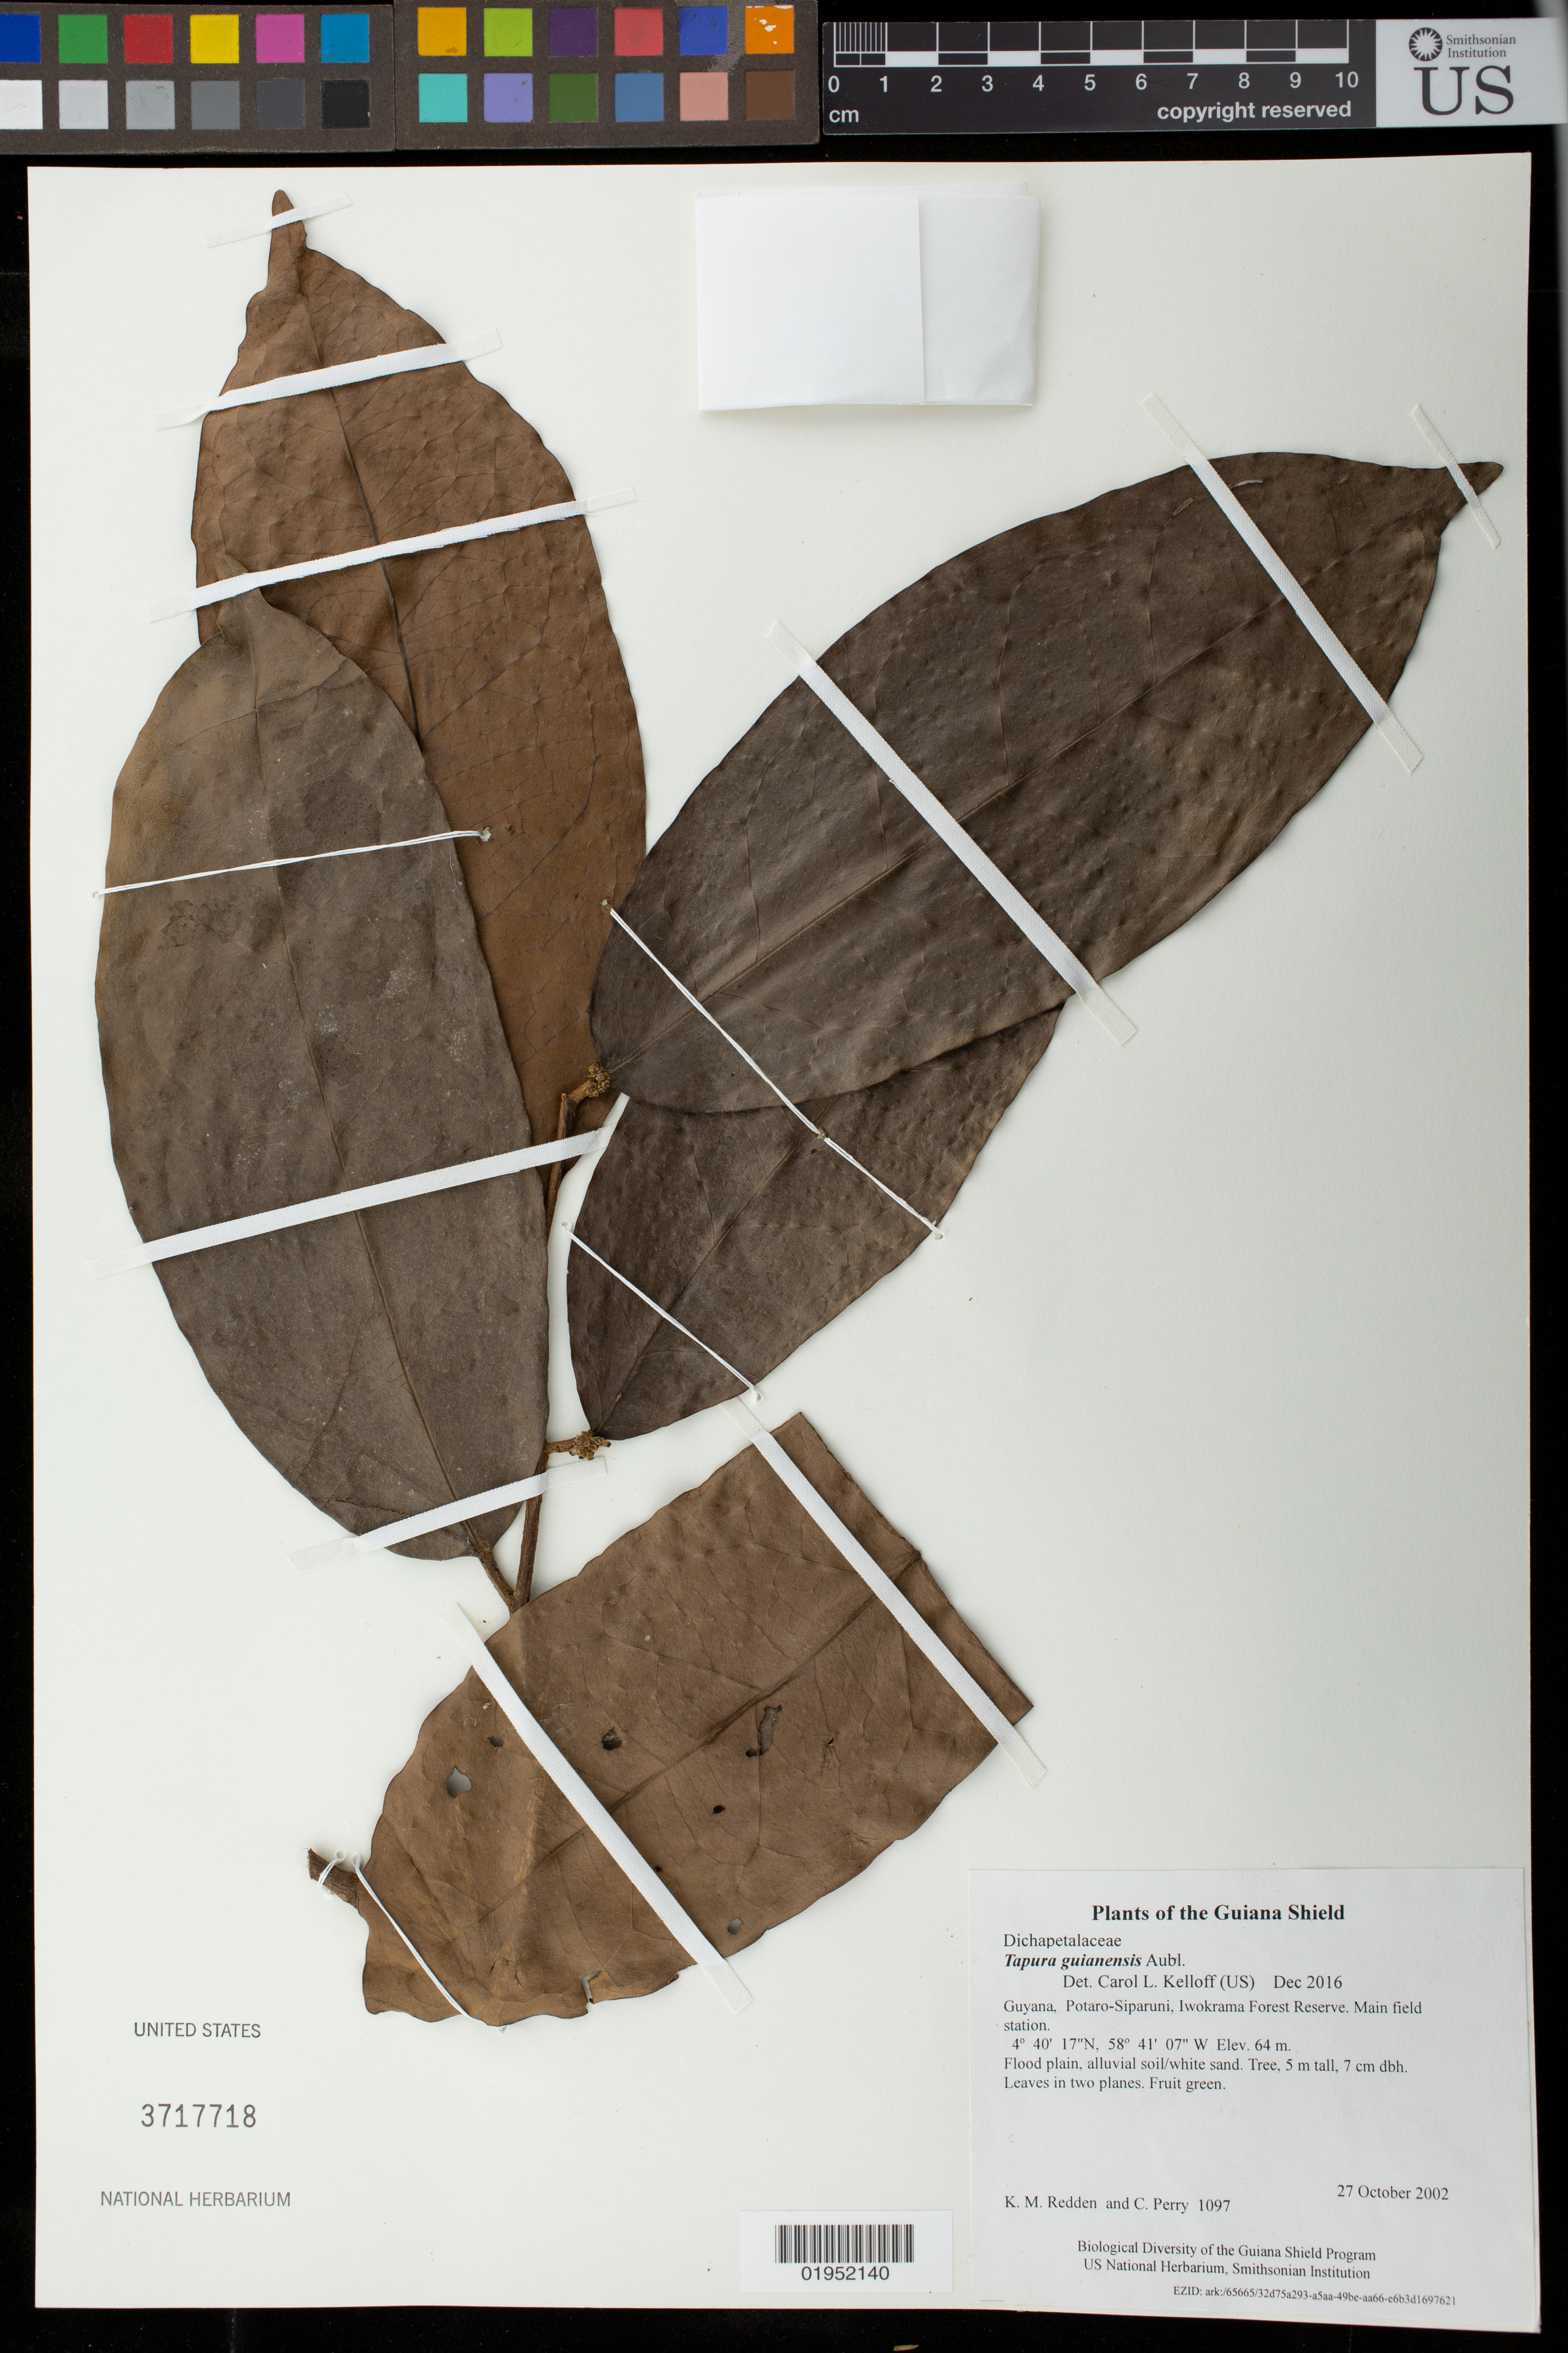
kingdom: Plantae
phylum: Tracheophyta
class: Magnoliopsida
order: Malpighiales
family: Dichapetalaceae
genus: Tapura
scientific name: Tapura guianensis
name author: Aubl.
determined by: Kelloff, Carol L., (US), Smithsonian Institution - National Museum of Natural History (UNITED STATES)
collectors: K. M. Redden & C. Perry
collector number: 1097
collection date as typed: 27 October 2002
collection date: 2002-10-27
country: Guyana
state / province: Potaro-Siparuni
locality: Iwokrama Forest Reserve. Main field station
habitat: Flood plain, alluvial soil/white sand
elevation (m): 64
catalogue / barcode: US 3717718